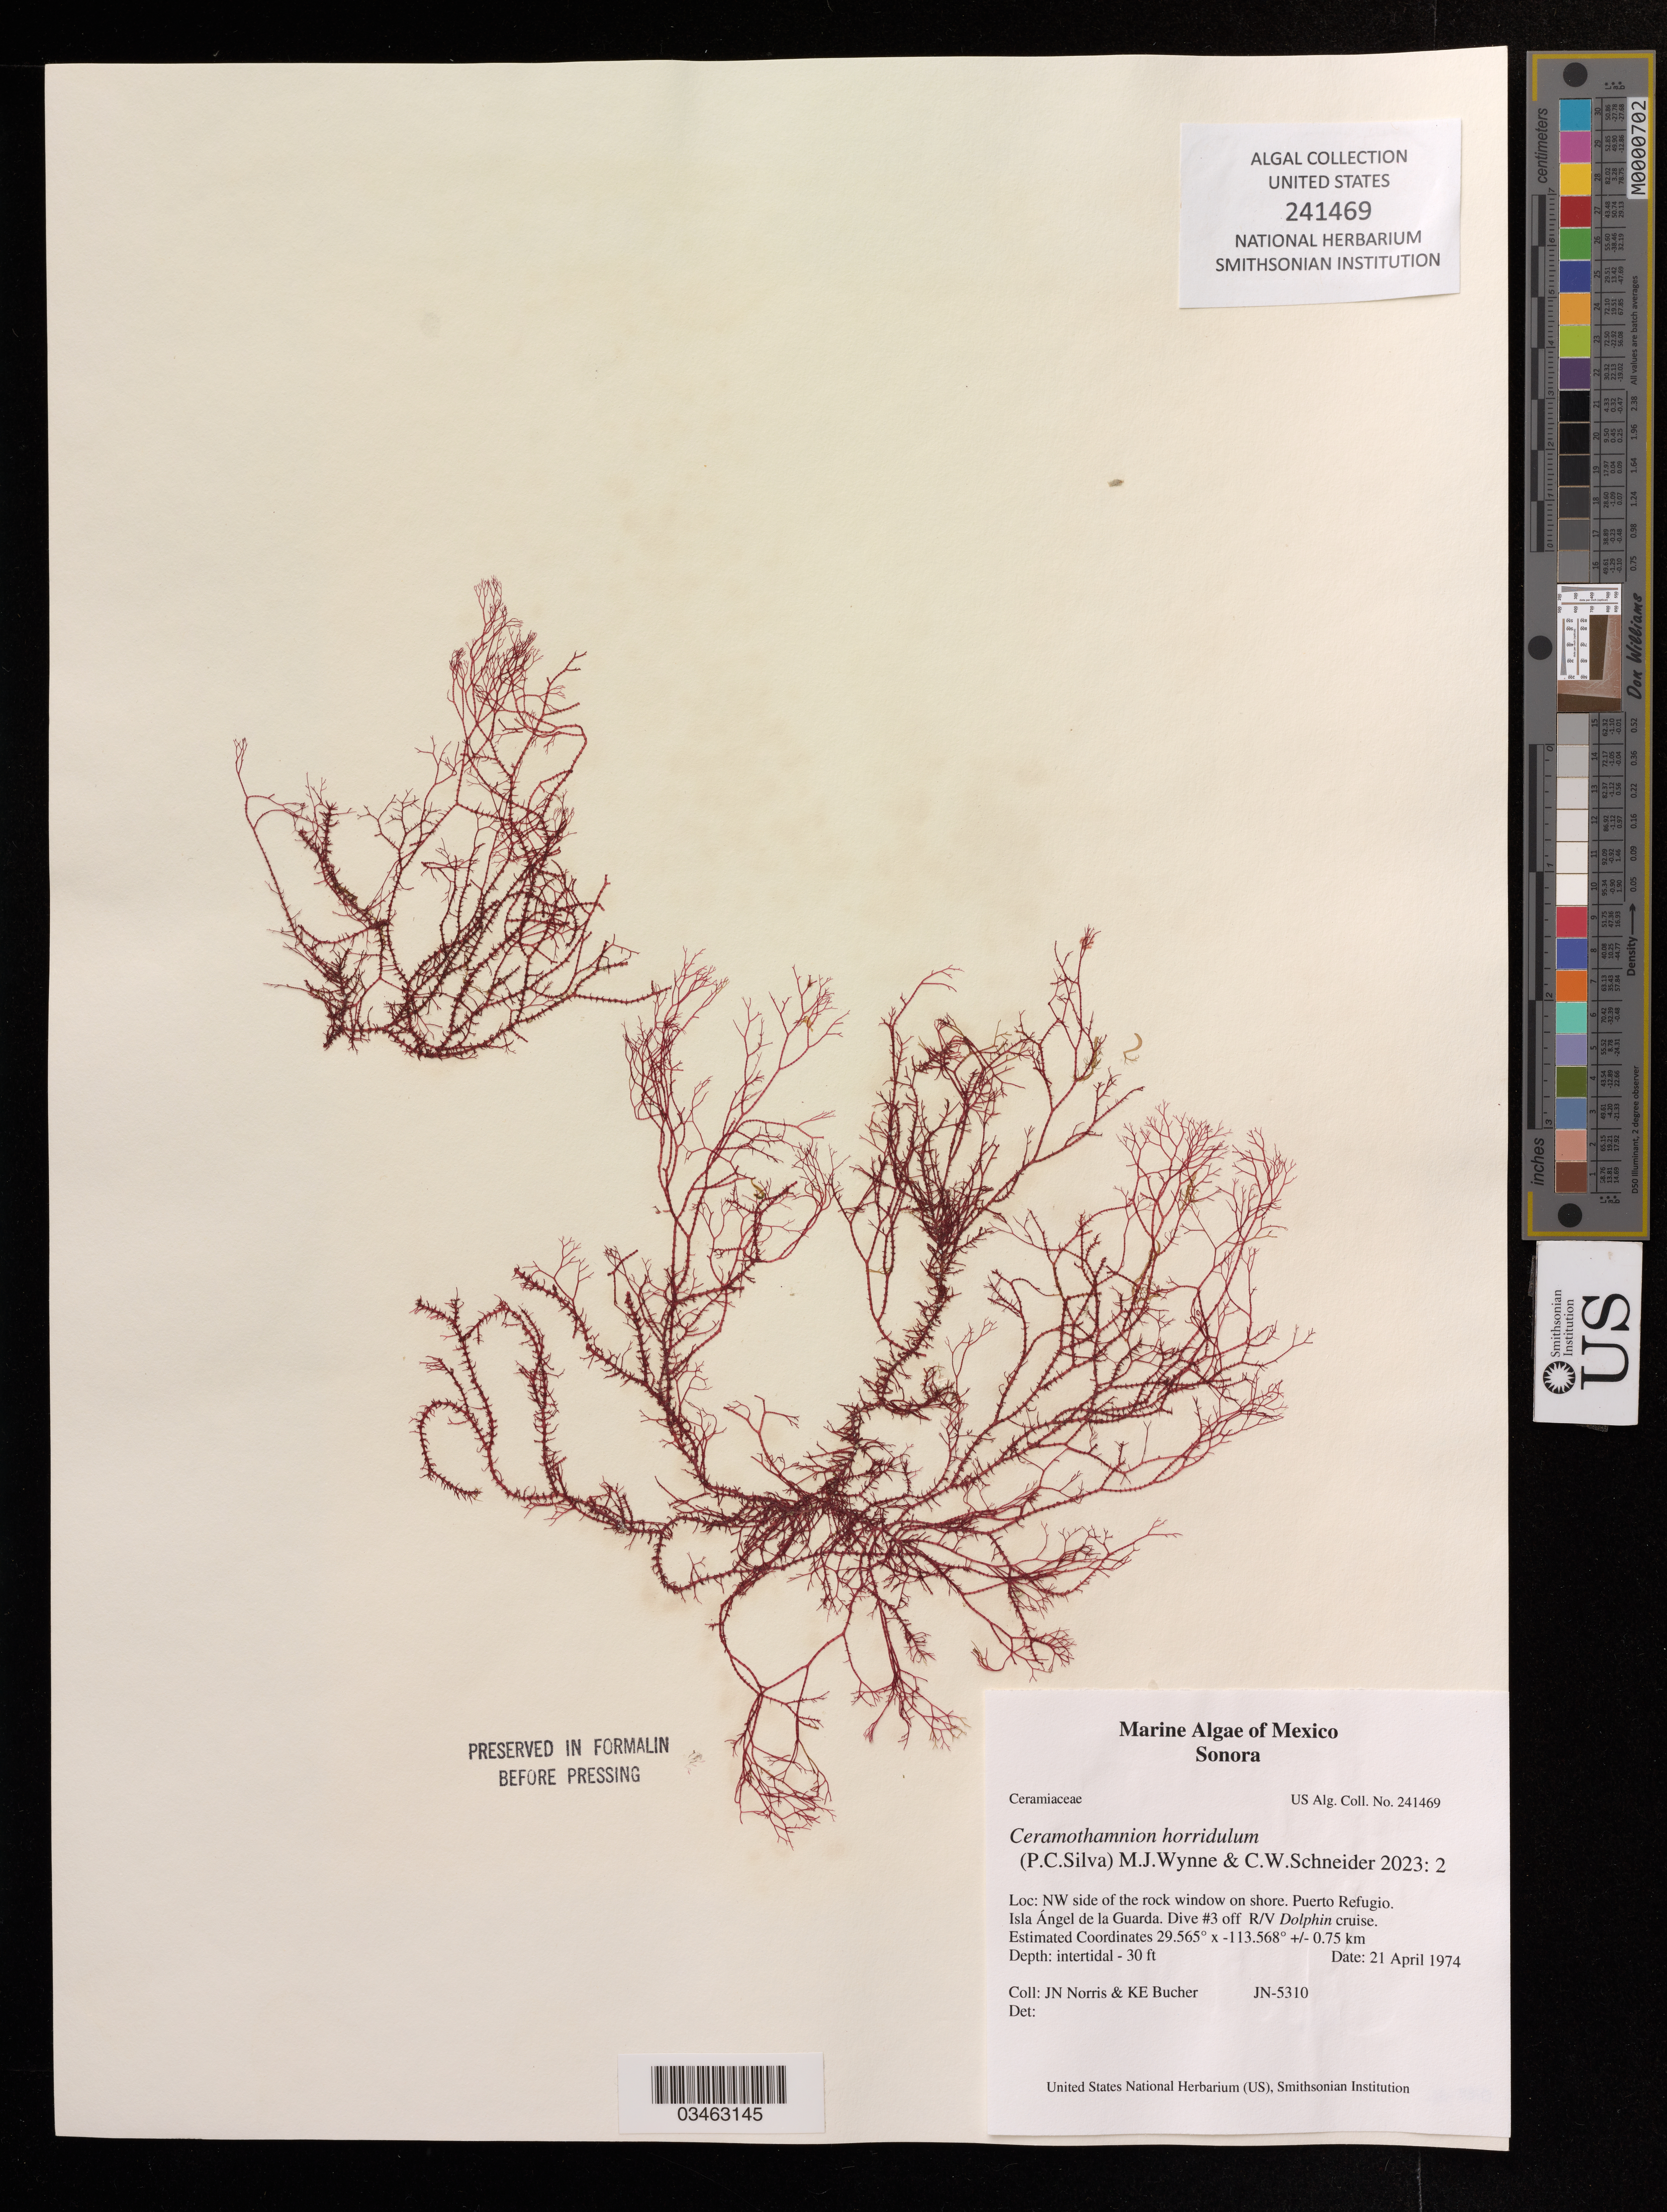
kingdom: Plantae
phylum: Rhodophyta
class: Florideophyceae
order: Ceramiales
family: Ceramiaceae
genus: Ceramothamnion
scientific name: Ceramothamnion horridulum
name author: (P.C. Silva) M.J. Wynne & C. W. Schneider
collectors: J. N. Norris & K. Bucher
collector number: JN-5310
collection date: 1974-04-21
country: Mexico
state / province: Sonora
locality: NW side of the rock window on shore. Puerto Refugio. Isla Angel de la Guarda. Dive # 3 off R/V Dolphin cruise.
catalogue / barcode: US 241469